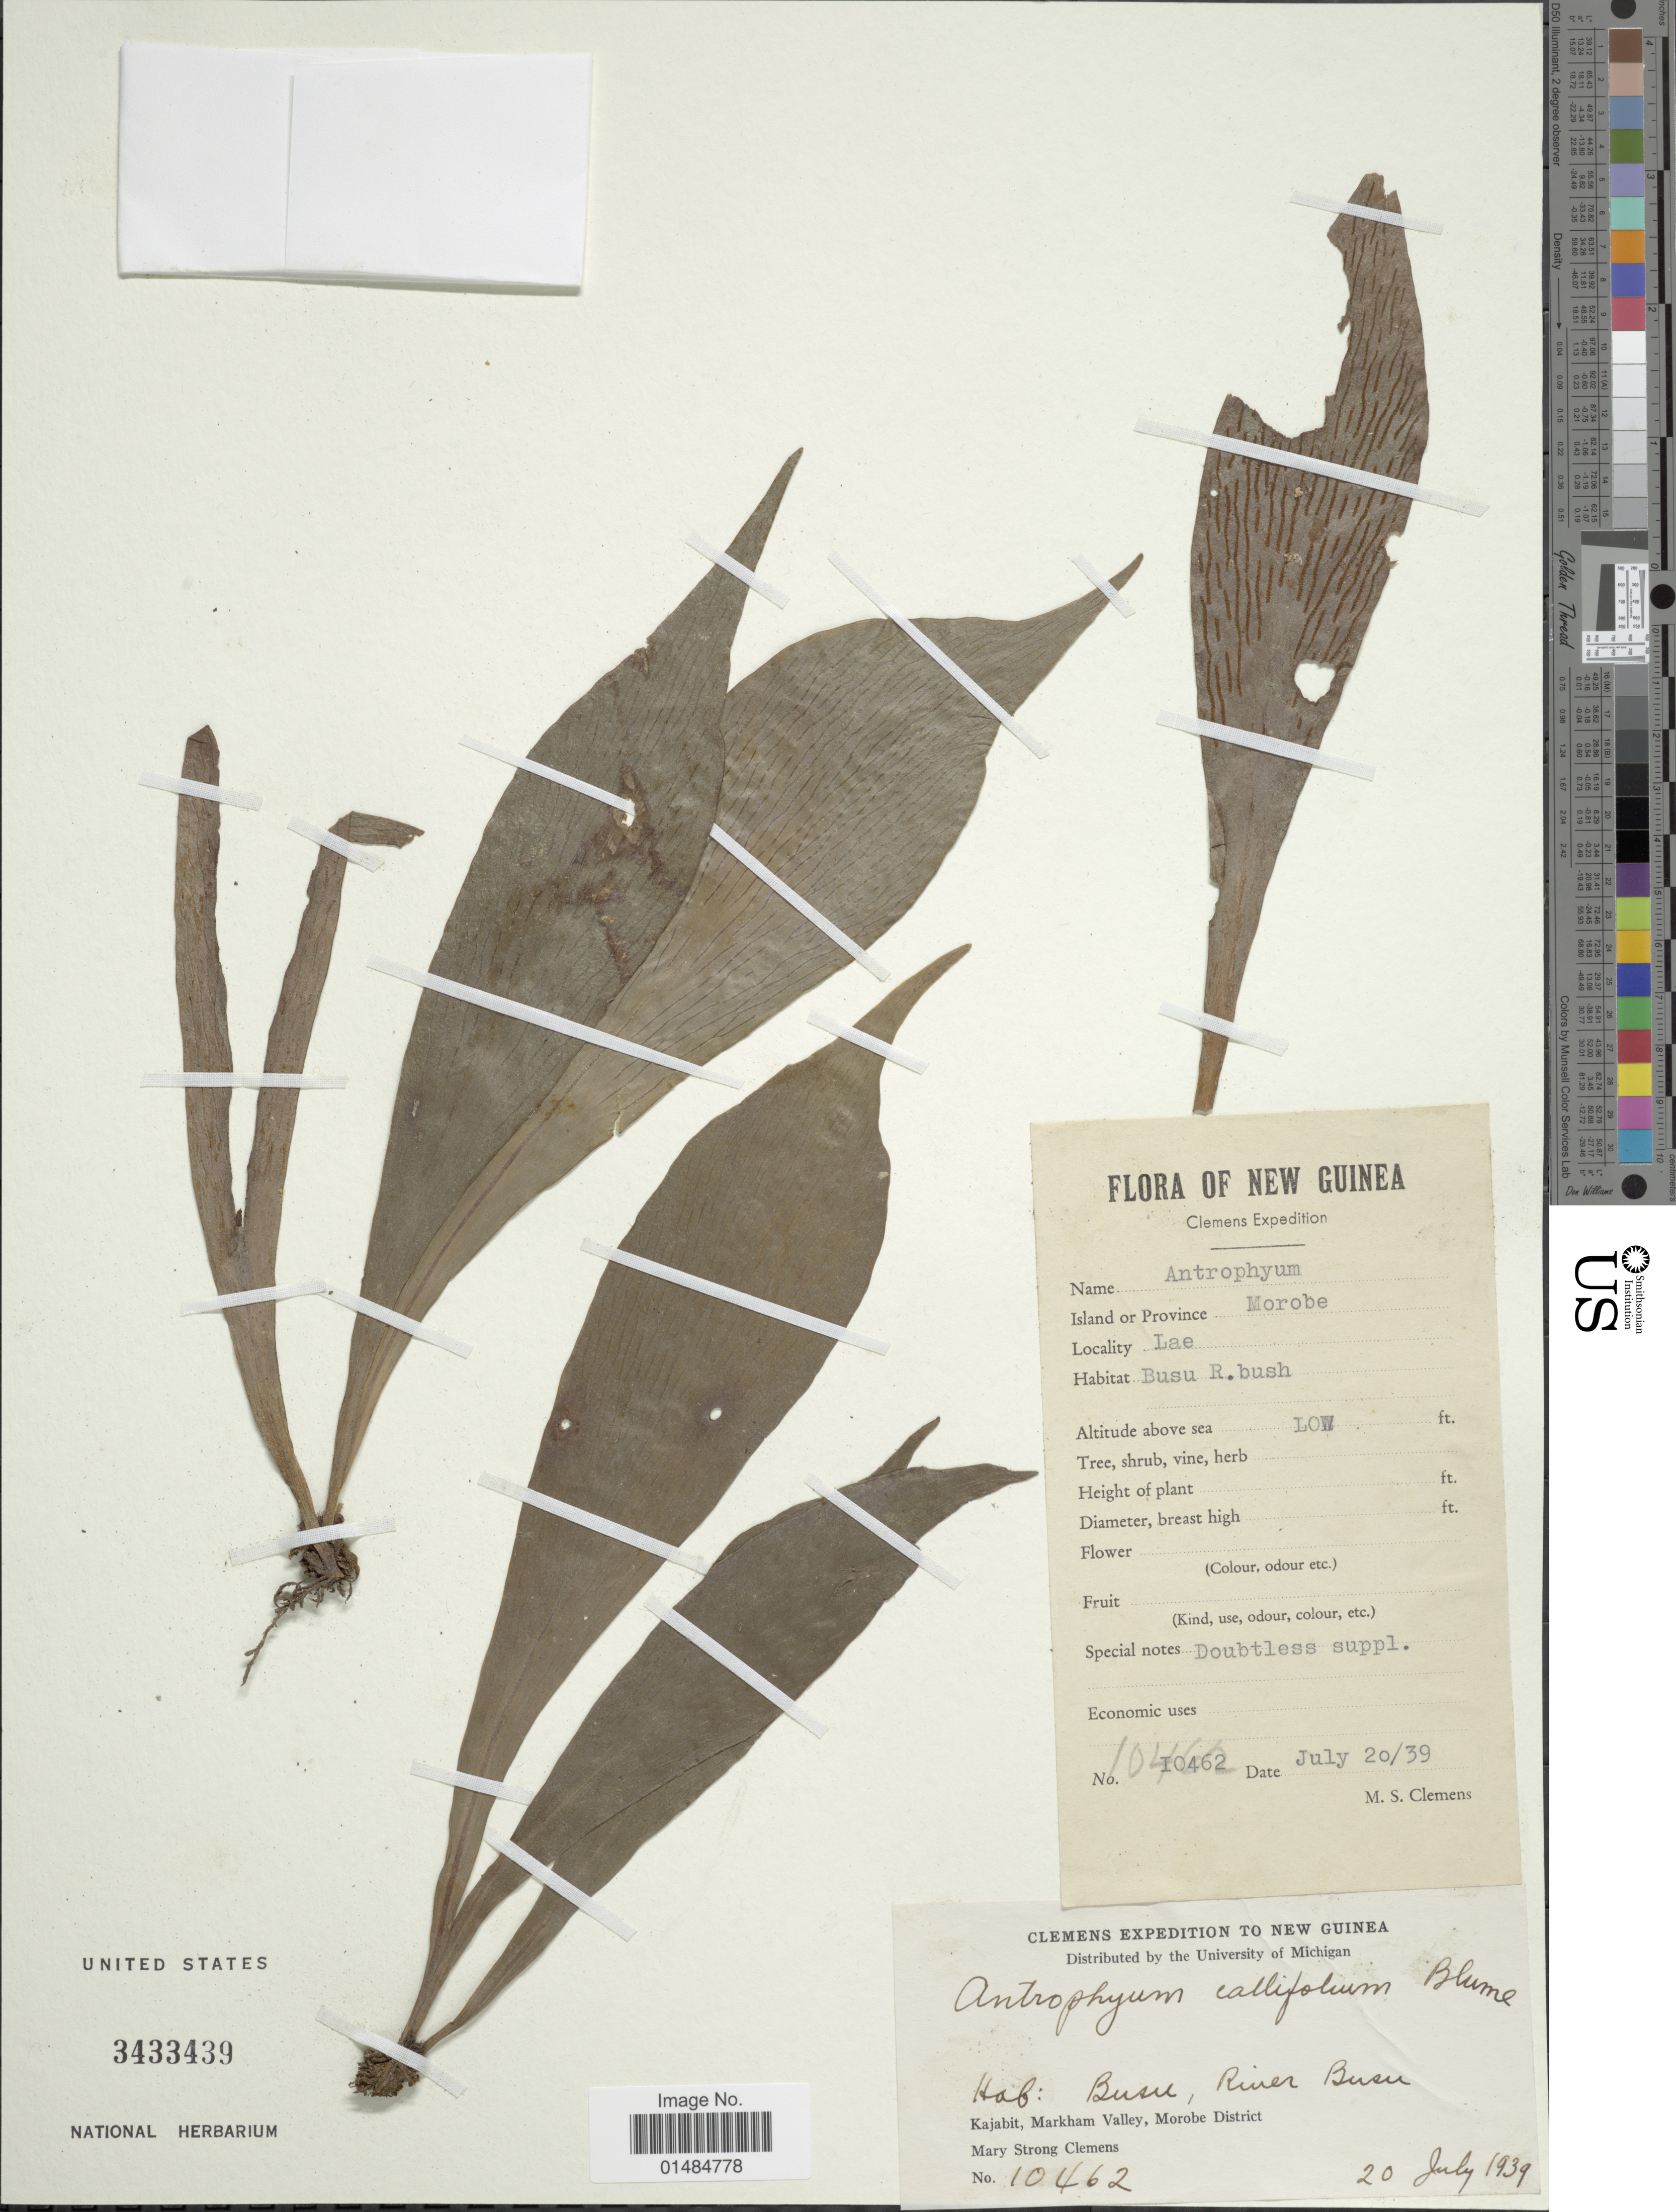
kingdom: Plantae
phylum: Tracheophyta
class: Polypodiopsida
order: Polypodiales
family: Pteridaceae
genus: Antrophyum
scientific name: Antrophyum callifolium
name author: Blume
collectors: M. S. Clemens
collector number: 10462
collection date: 1939-07-20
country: Papua New Guinea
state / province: Morobe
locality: New Guinea. Busu, River Busu. Kajabit Markham Valley, Morobe District, Lae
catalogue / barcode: US 3433439